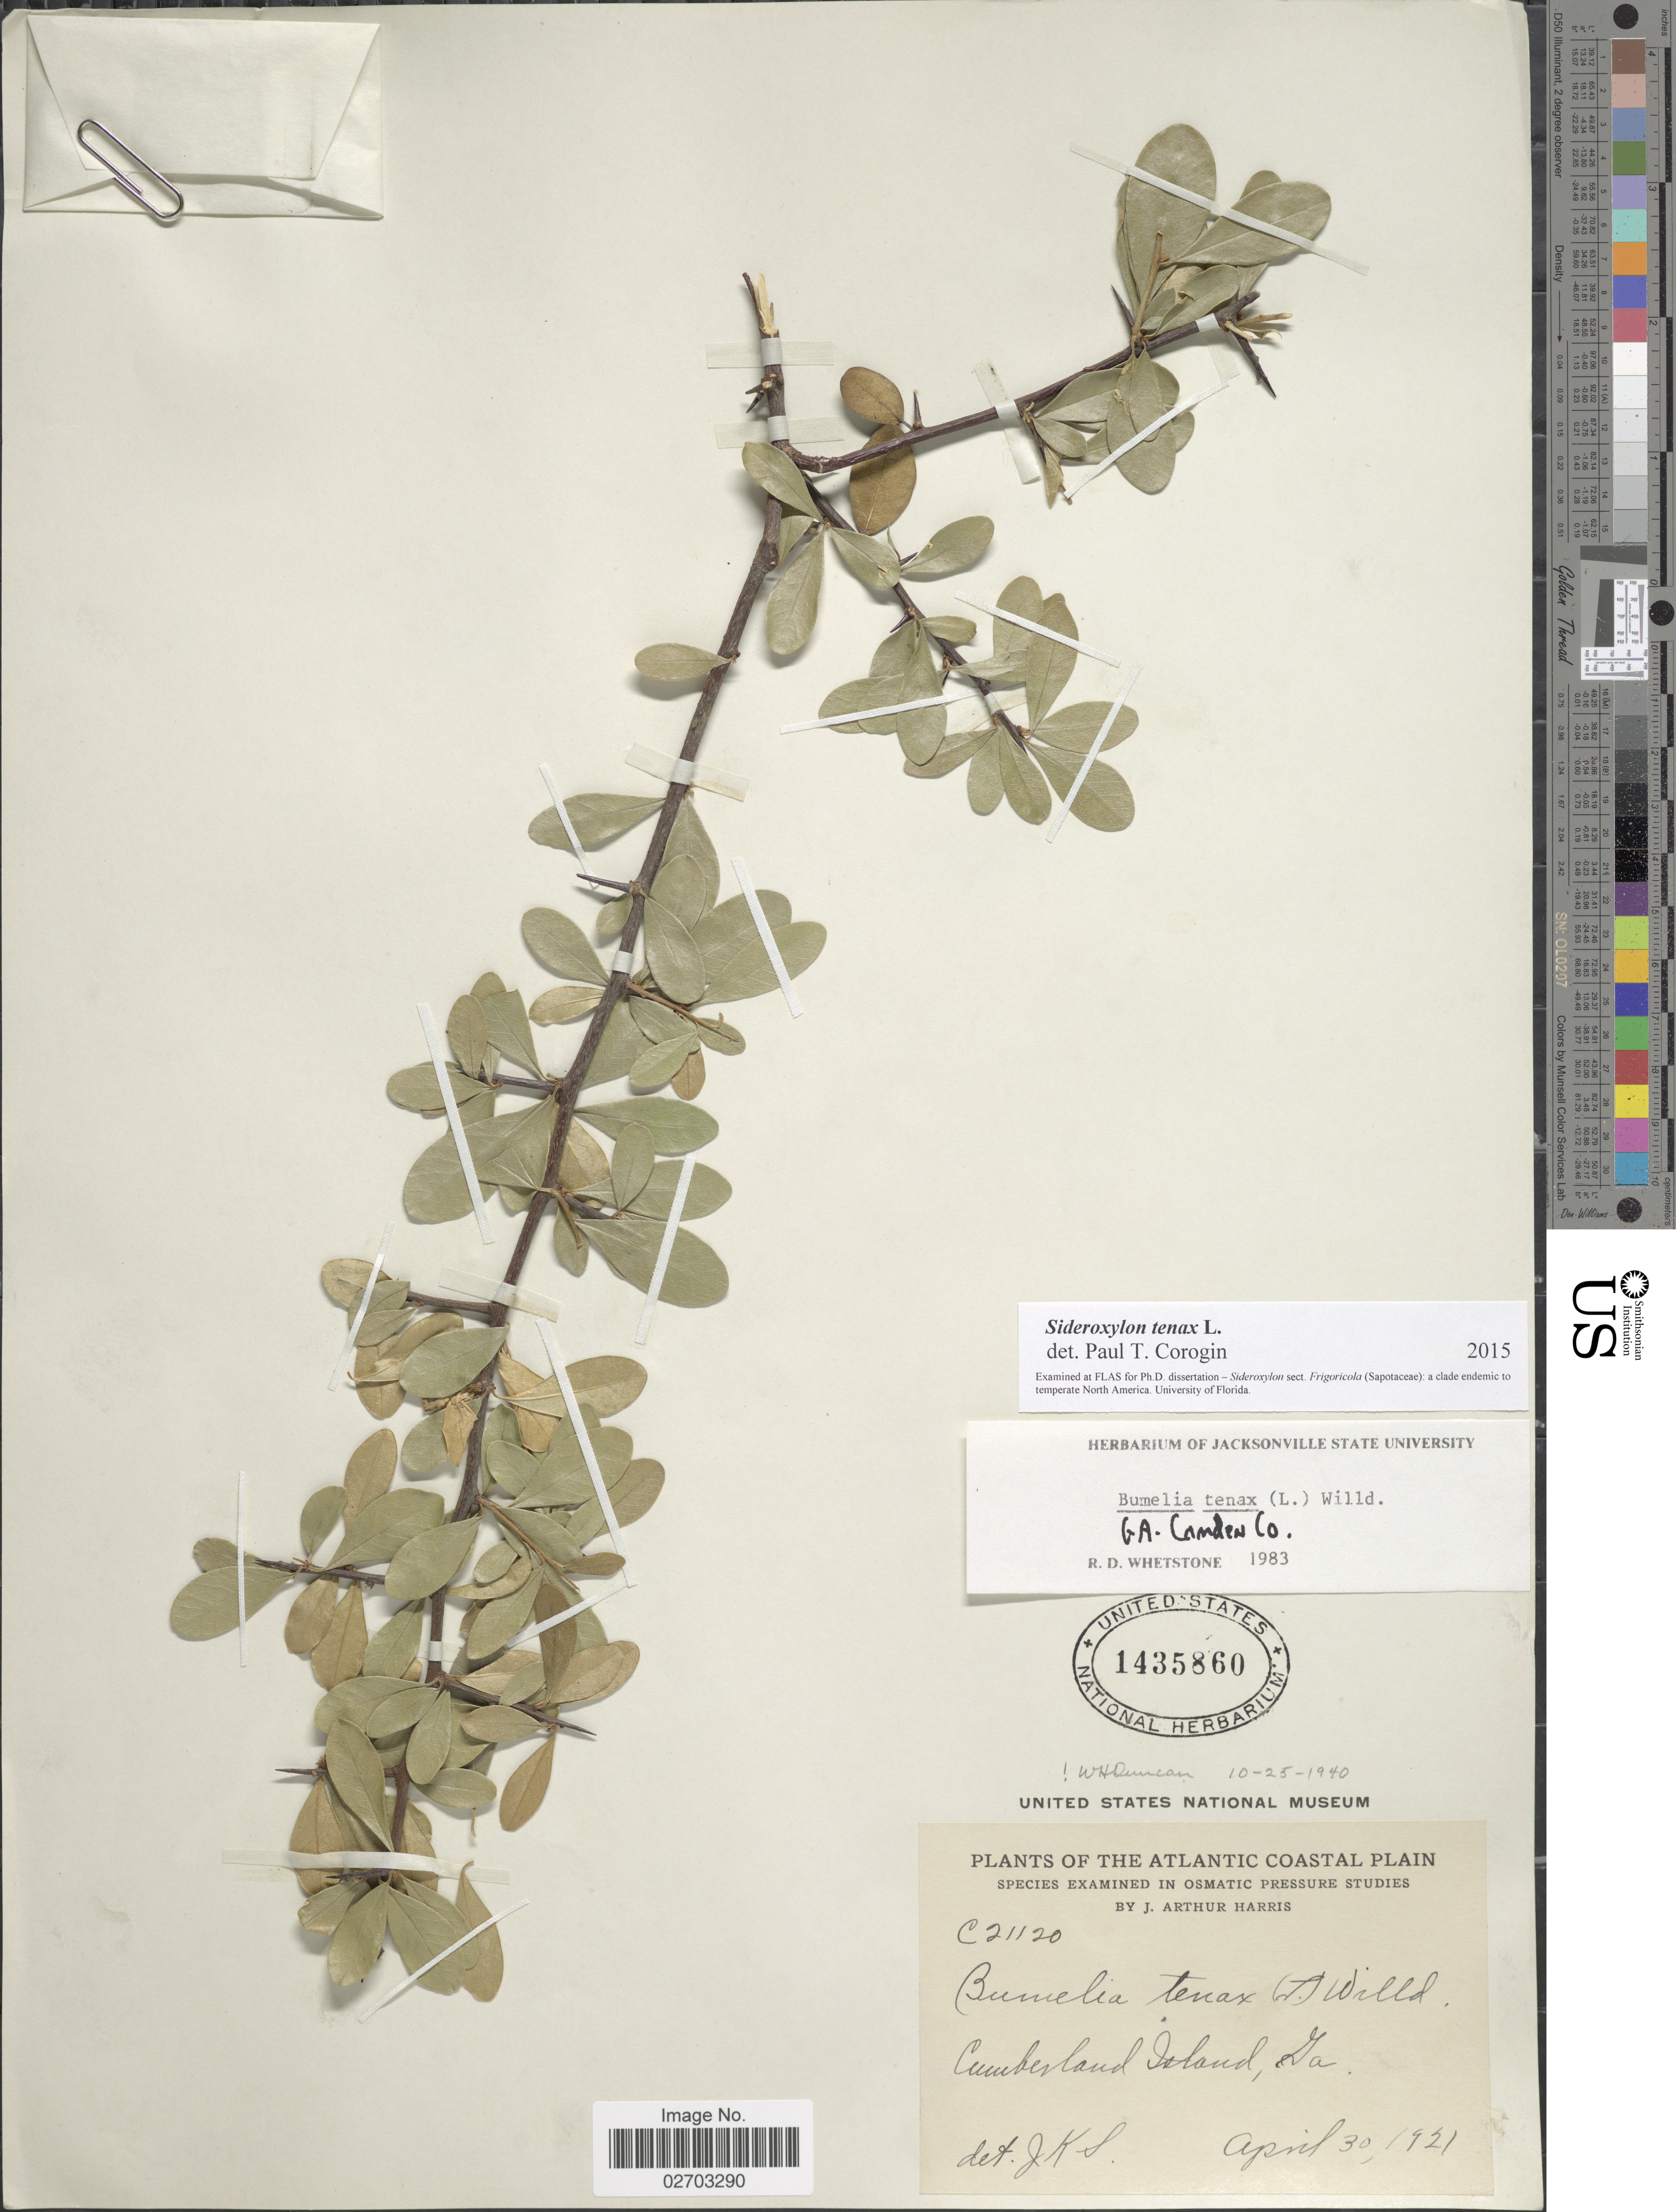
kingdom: Plantae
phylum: Tracheophyta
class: Magnoliopsida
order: Ericales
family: Sapotaceae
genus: Sideroxylon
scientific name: Sideroxylon tenax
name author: L.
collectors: J. A. Harris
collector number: C21120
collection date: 1921-04-30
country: United States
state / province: Georgia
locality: Atlantic Coastal Plain, Cumberland Island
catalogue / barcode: US 1435860